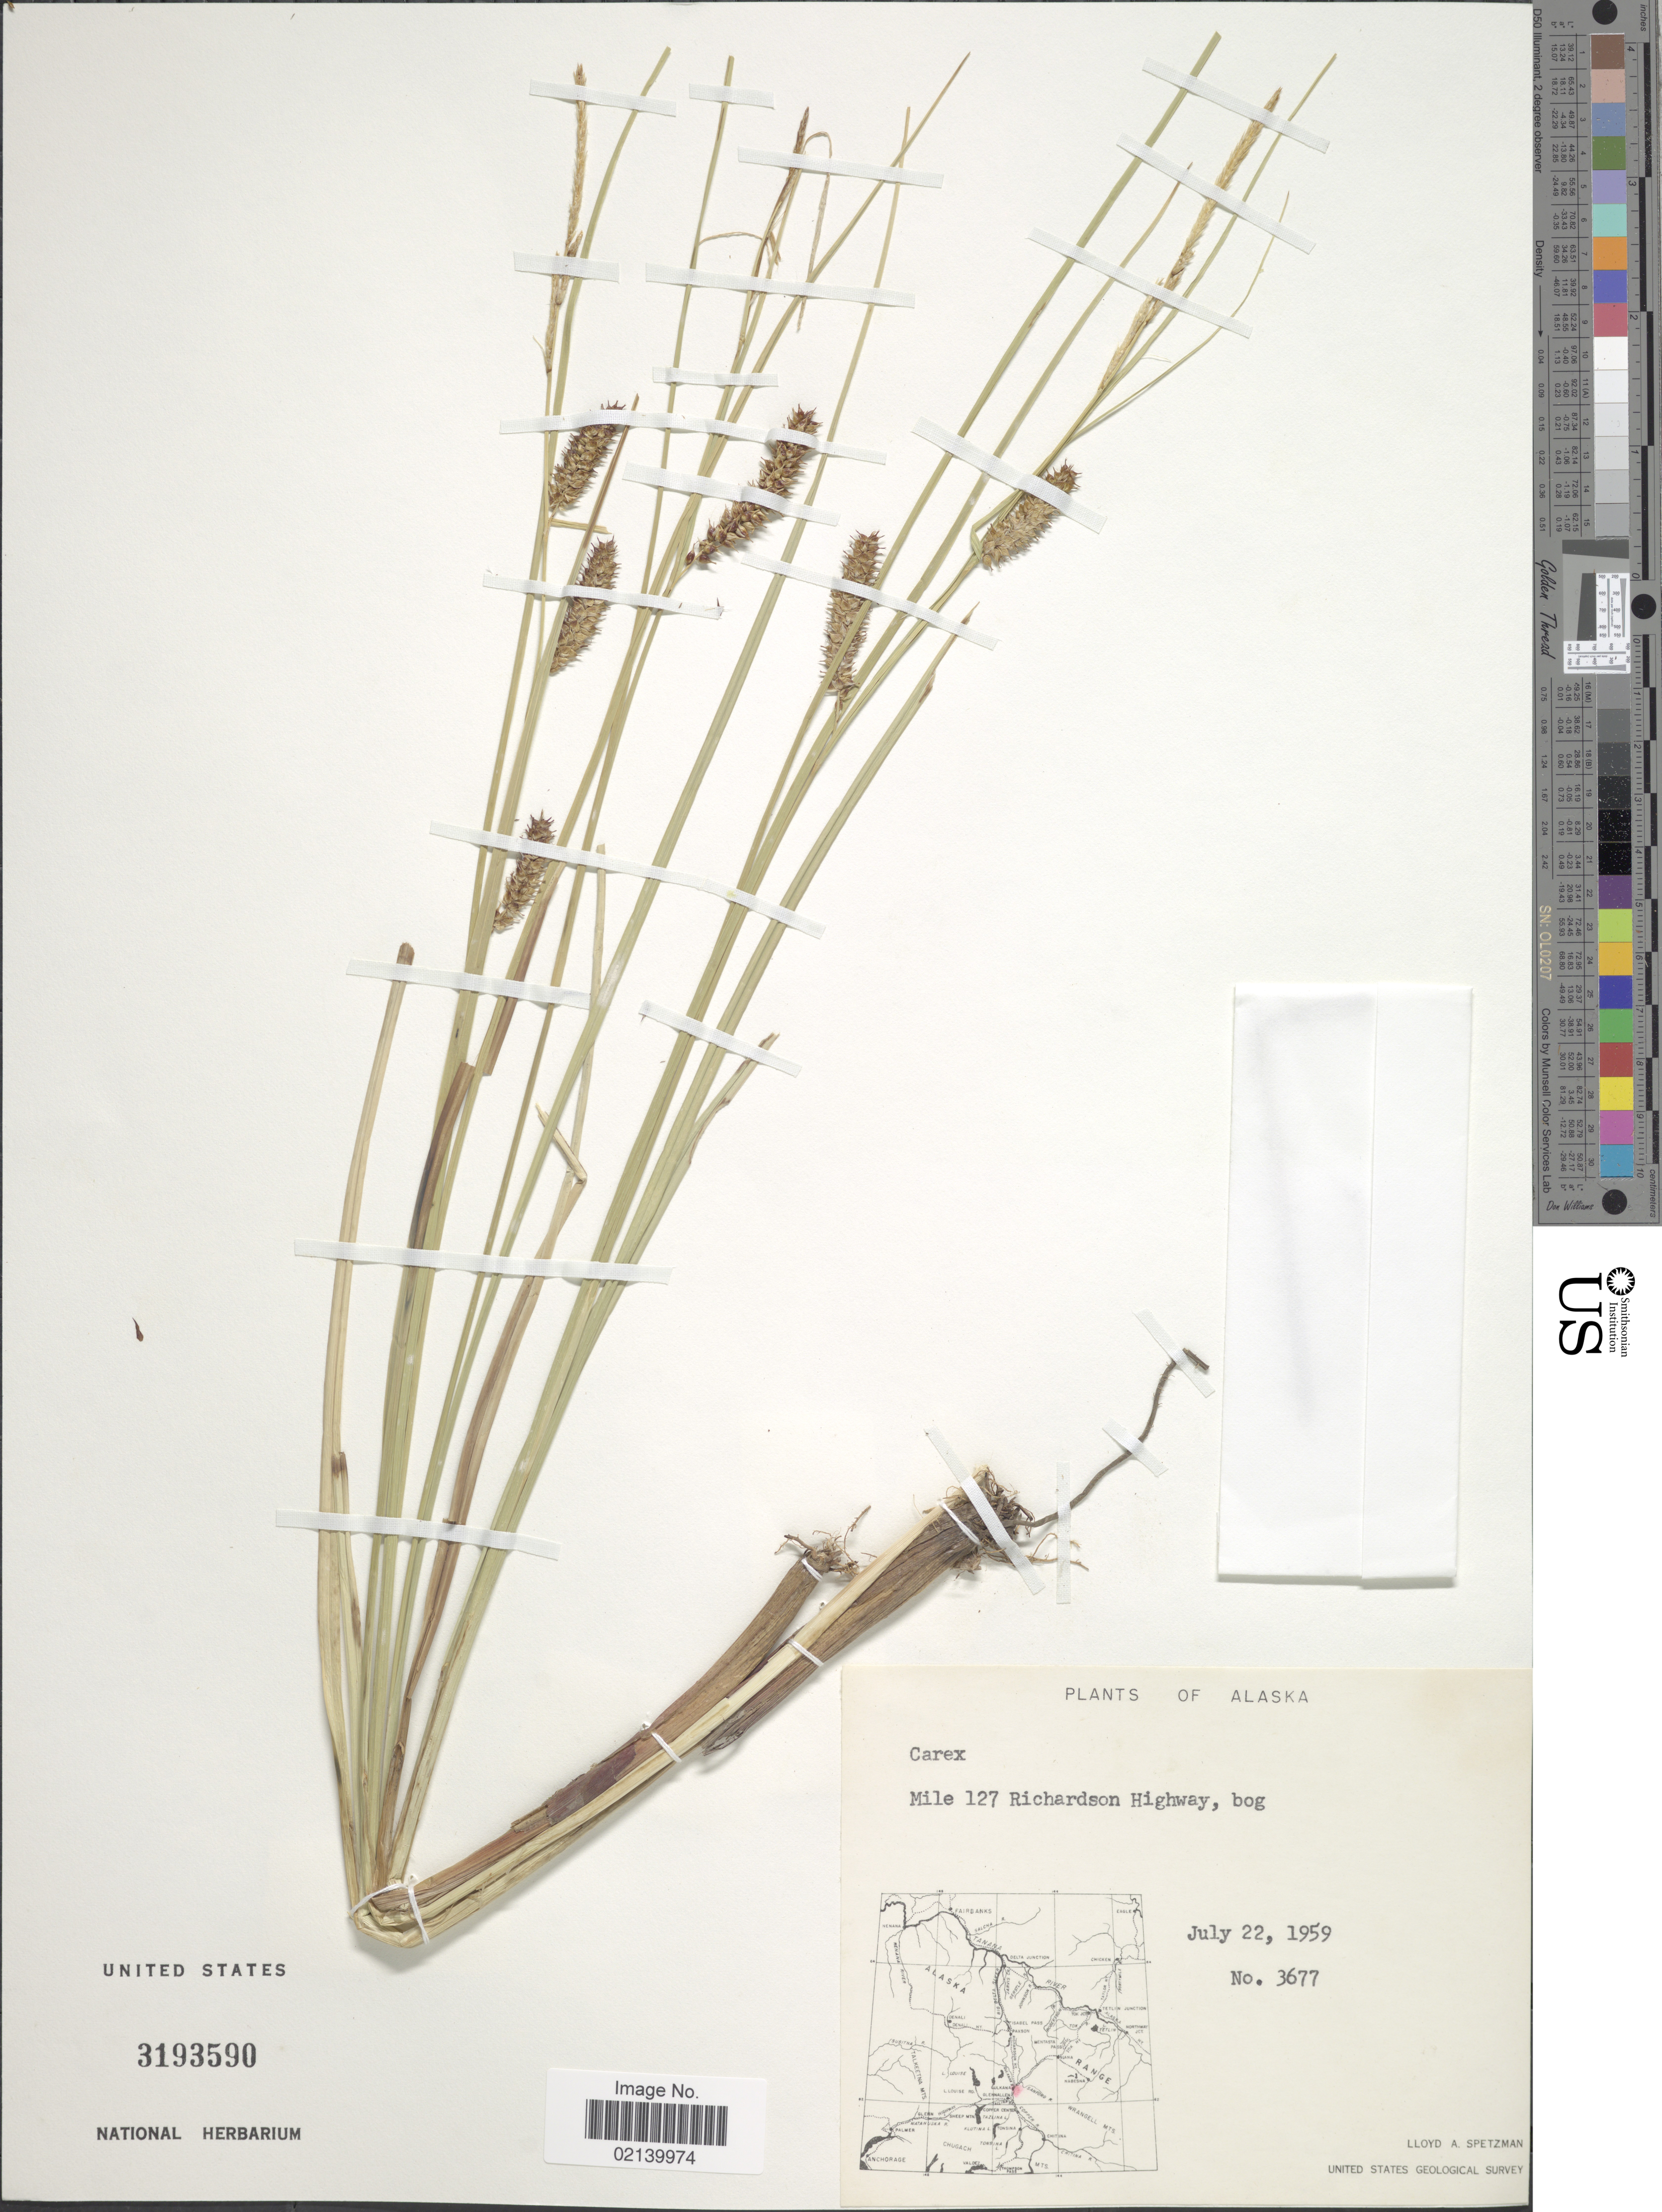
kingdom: Plantae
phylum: Tracheophyta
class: Liliopsida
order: Poales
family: Cyperaceae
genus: Carex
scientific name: Carex sp.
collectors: L. Spetzman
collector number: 3677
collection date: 1959-07-22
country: United States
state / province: Alaska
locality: Mile 127 Richardson Highway, bog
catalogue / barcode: US 3193590